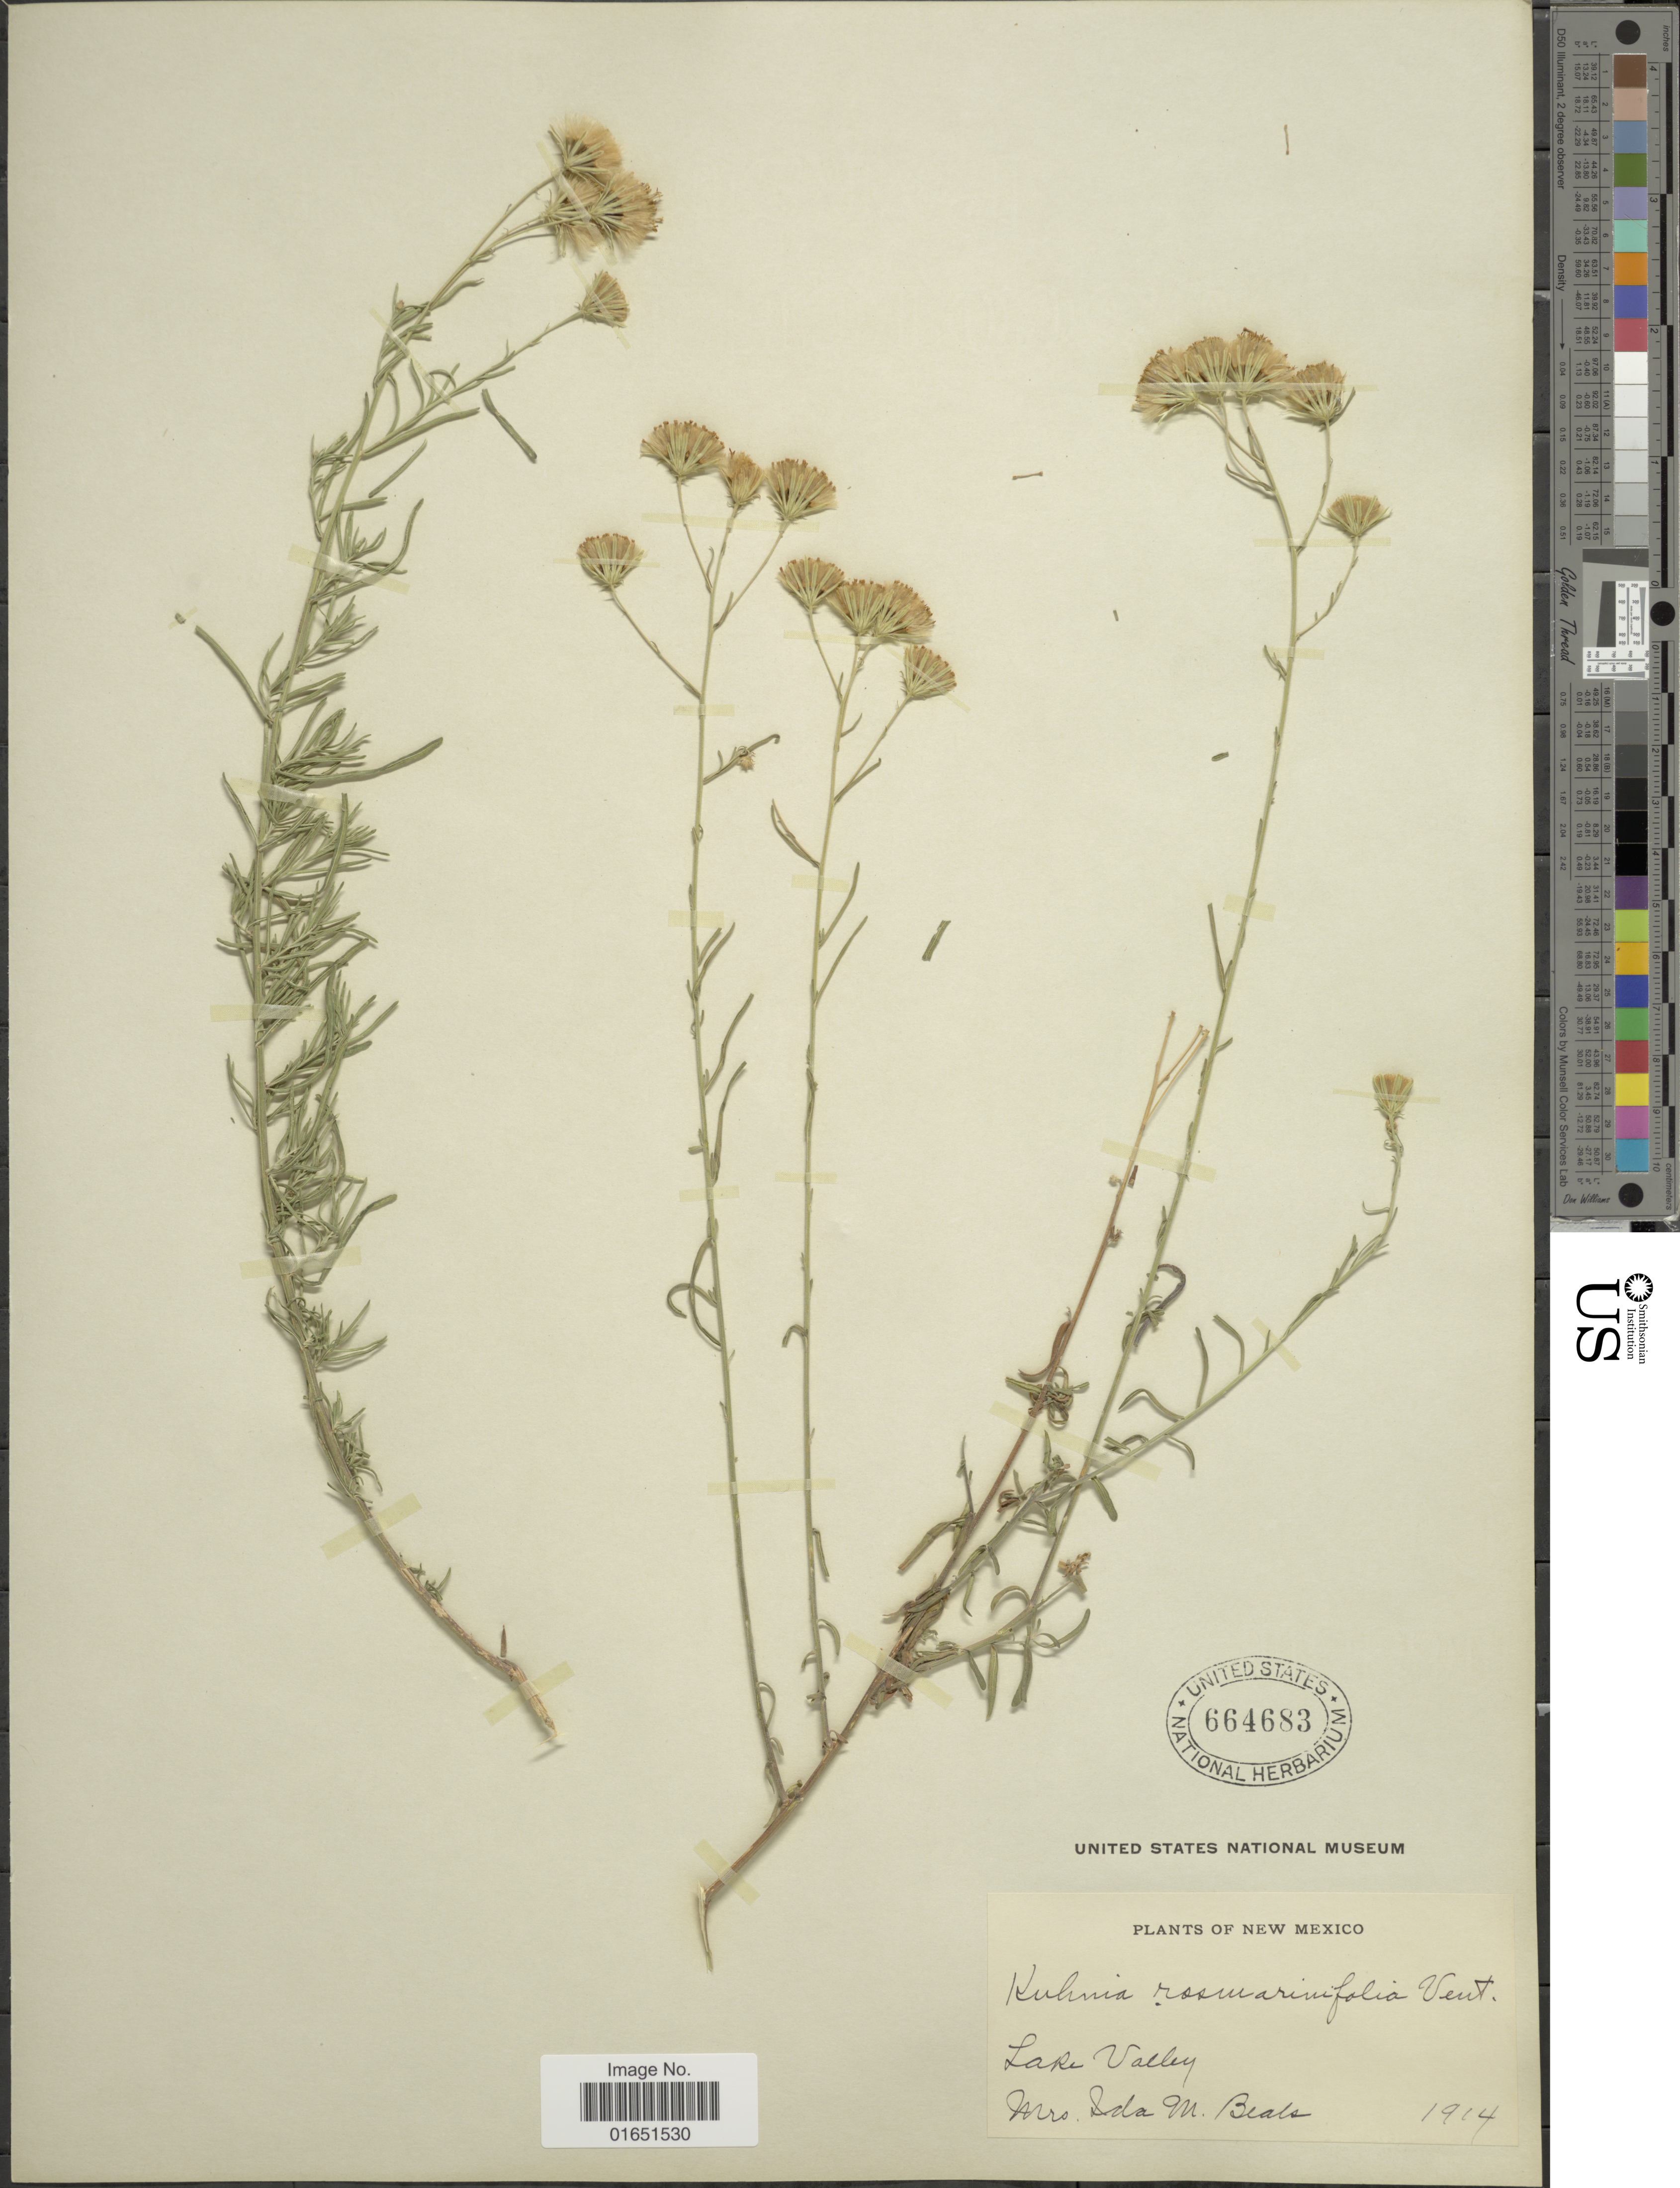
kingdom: Plantae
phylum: Tracheophyta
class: Magnoliopsida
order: Asterales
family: Asteraceae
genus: Brickellia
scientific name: Brickellia rosmarinifolia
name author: (Vent.) W.A. Weber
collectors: I. M. Beals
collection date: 1914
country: United States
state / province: New Mexico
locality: Lake Valley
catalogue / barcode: US 664683